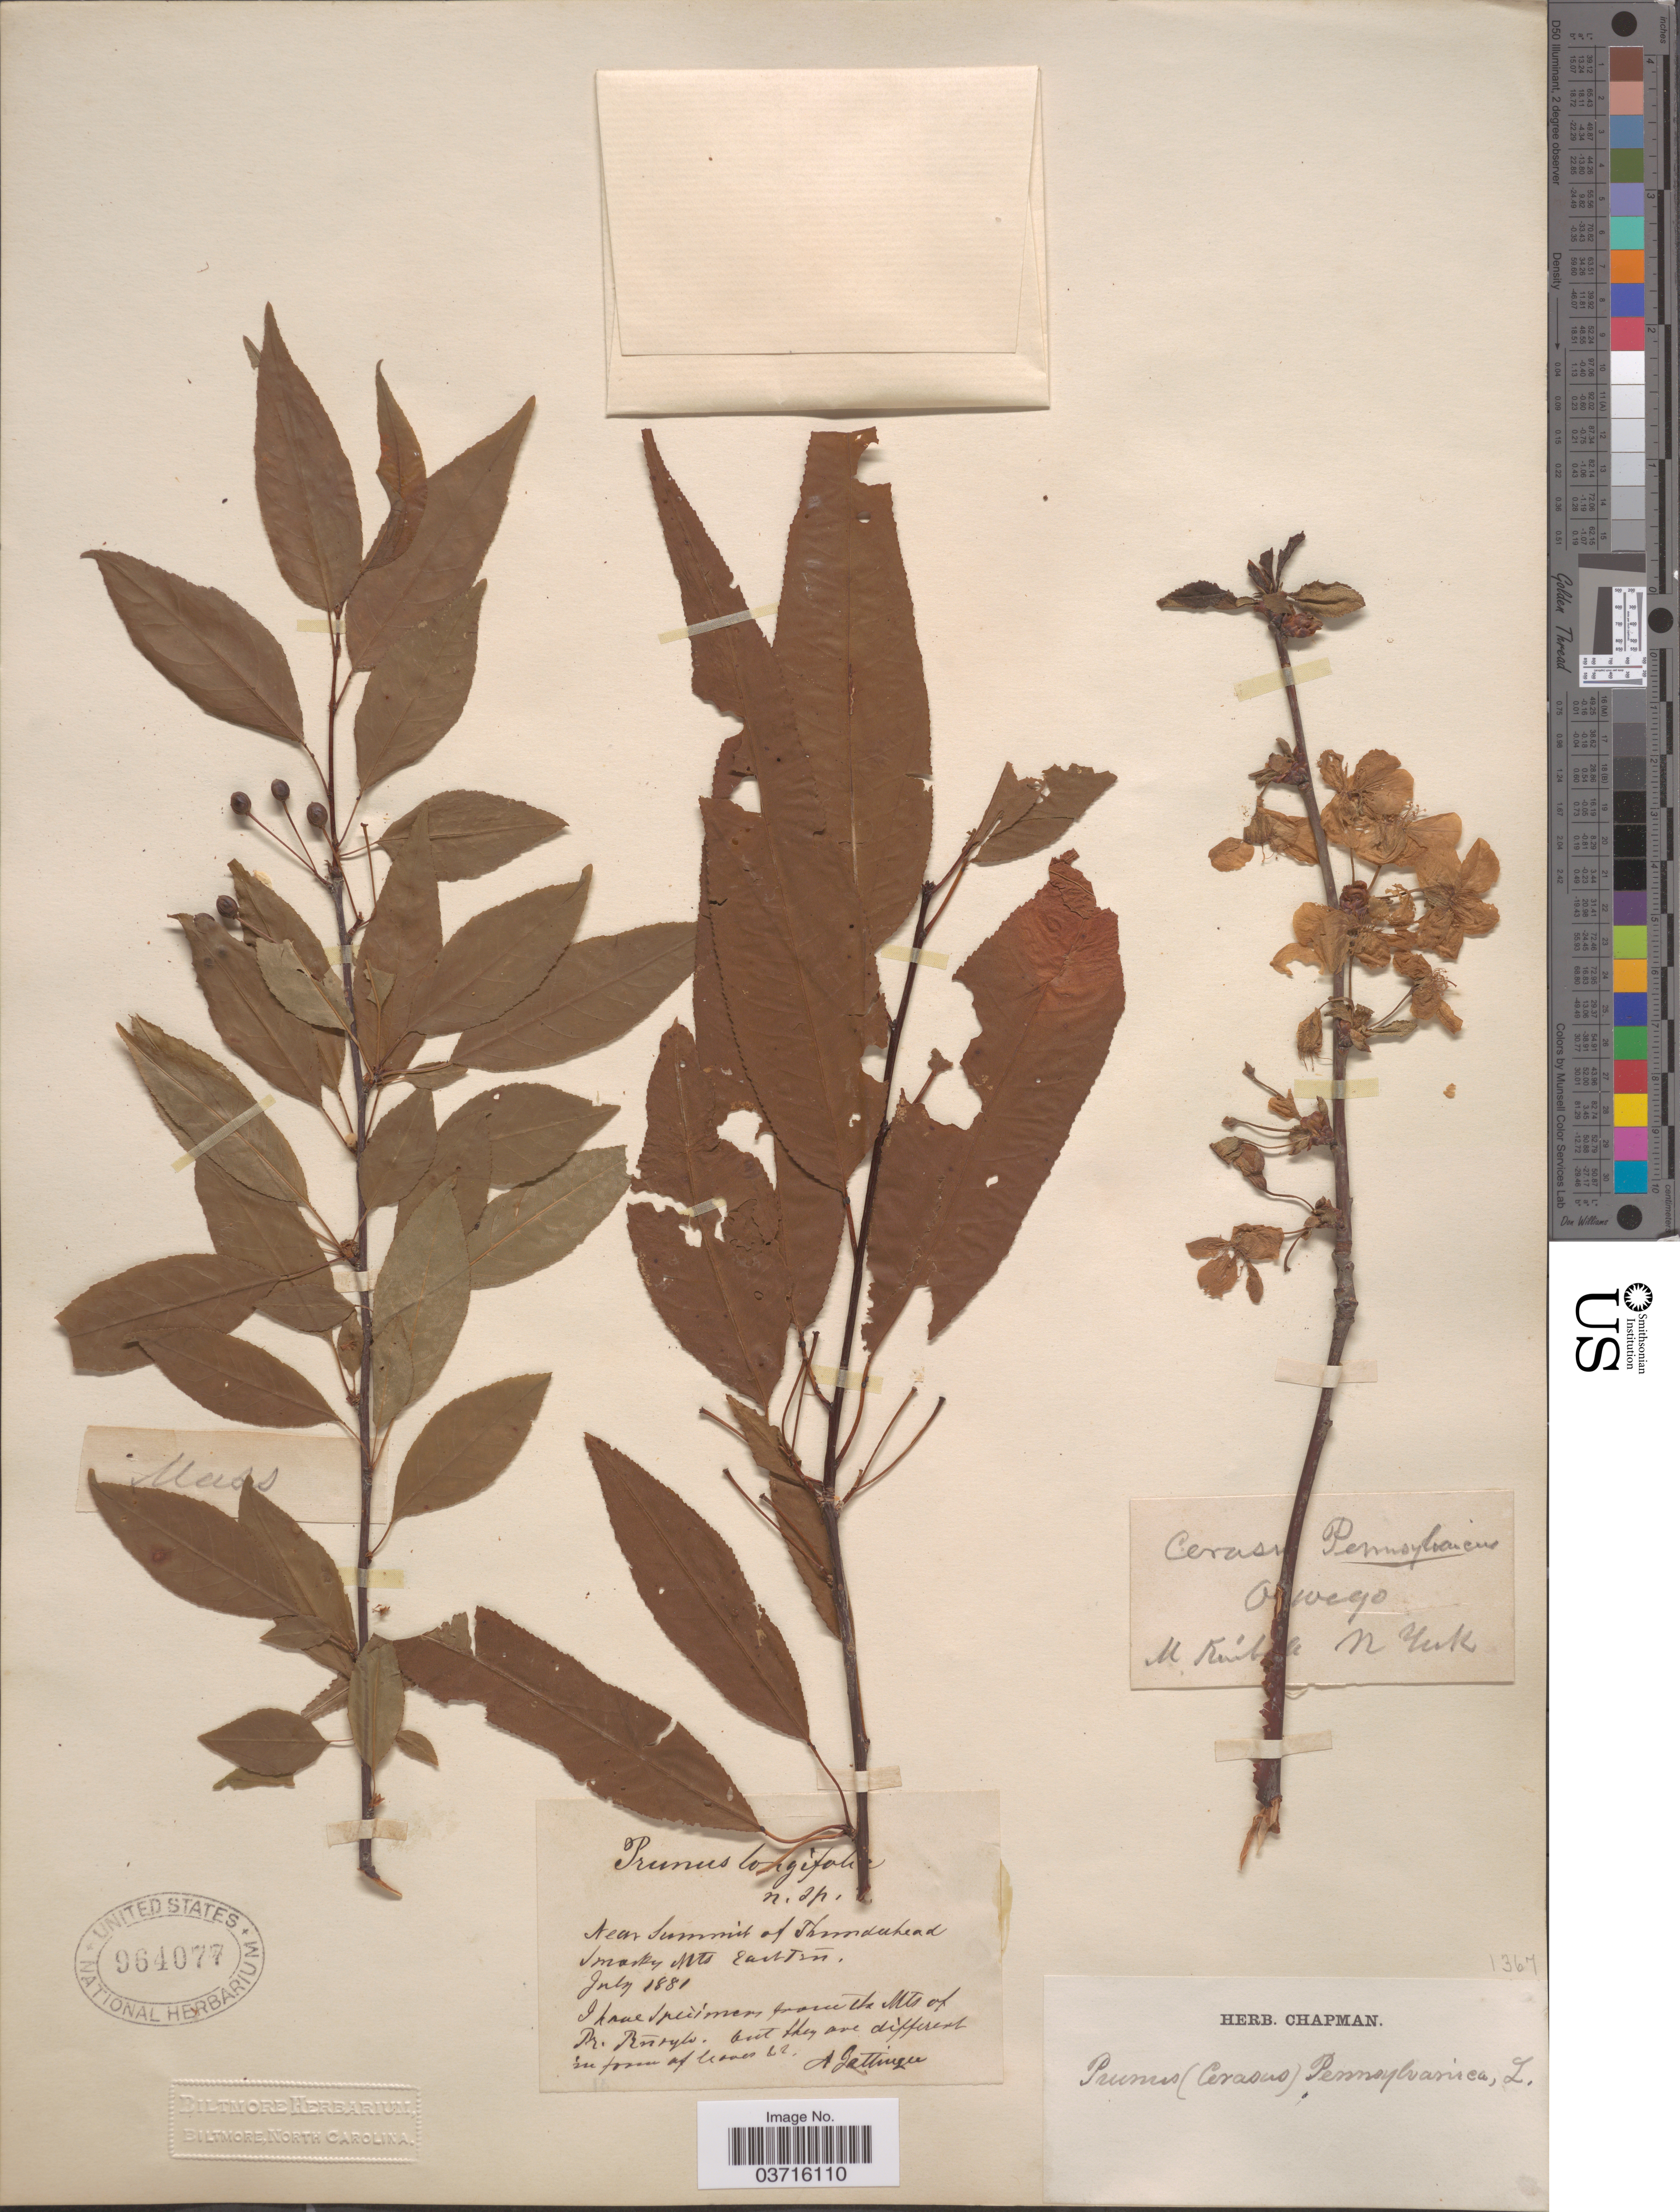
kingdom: Plantae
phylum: Tracheophyta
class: Magnoliopsida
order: Rosales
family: Rosaceae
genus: Prunus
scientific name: Prunus pensylvanica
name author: L. f.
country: United States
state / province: New York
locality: Oswego.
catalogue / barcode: US 964077-2